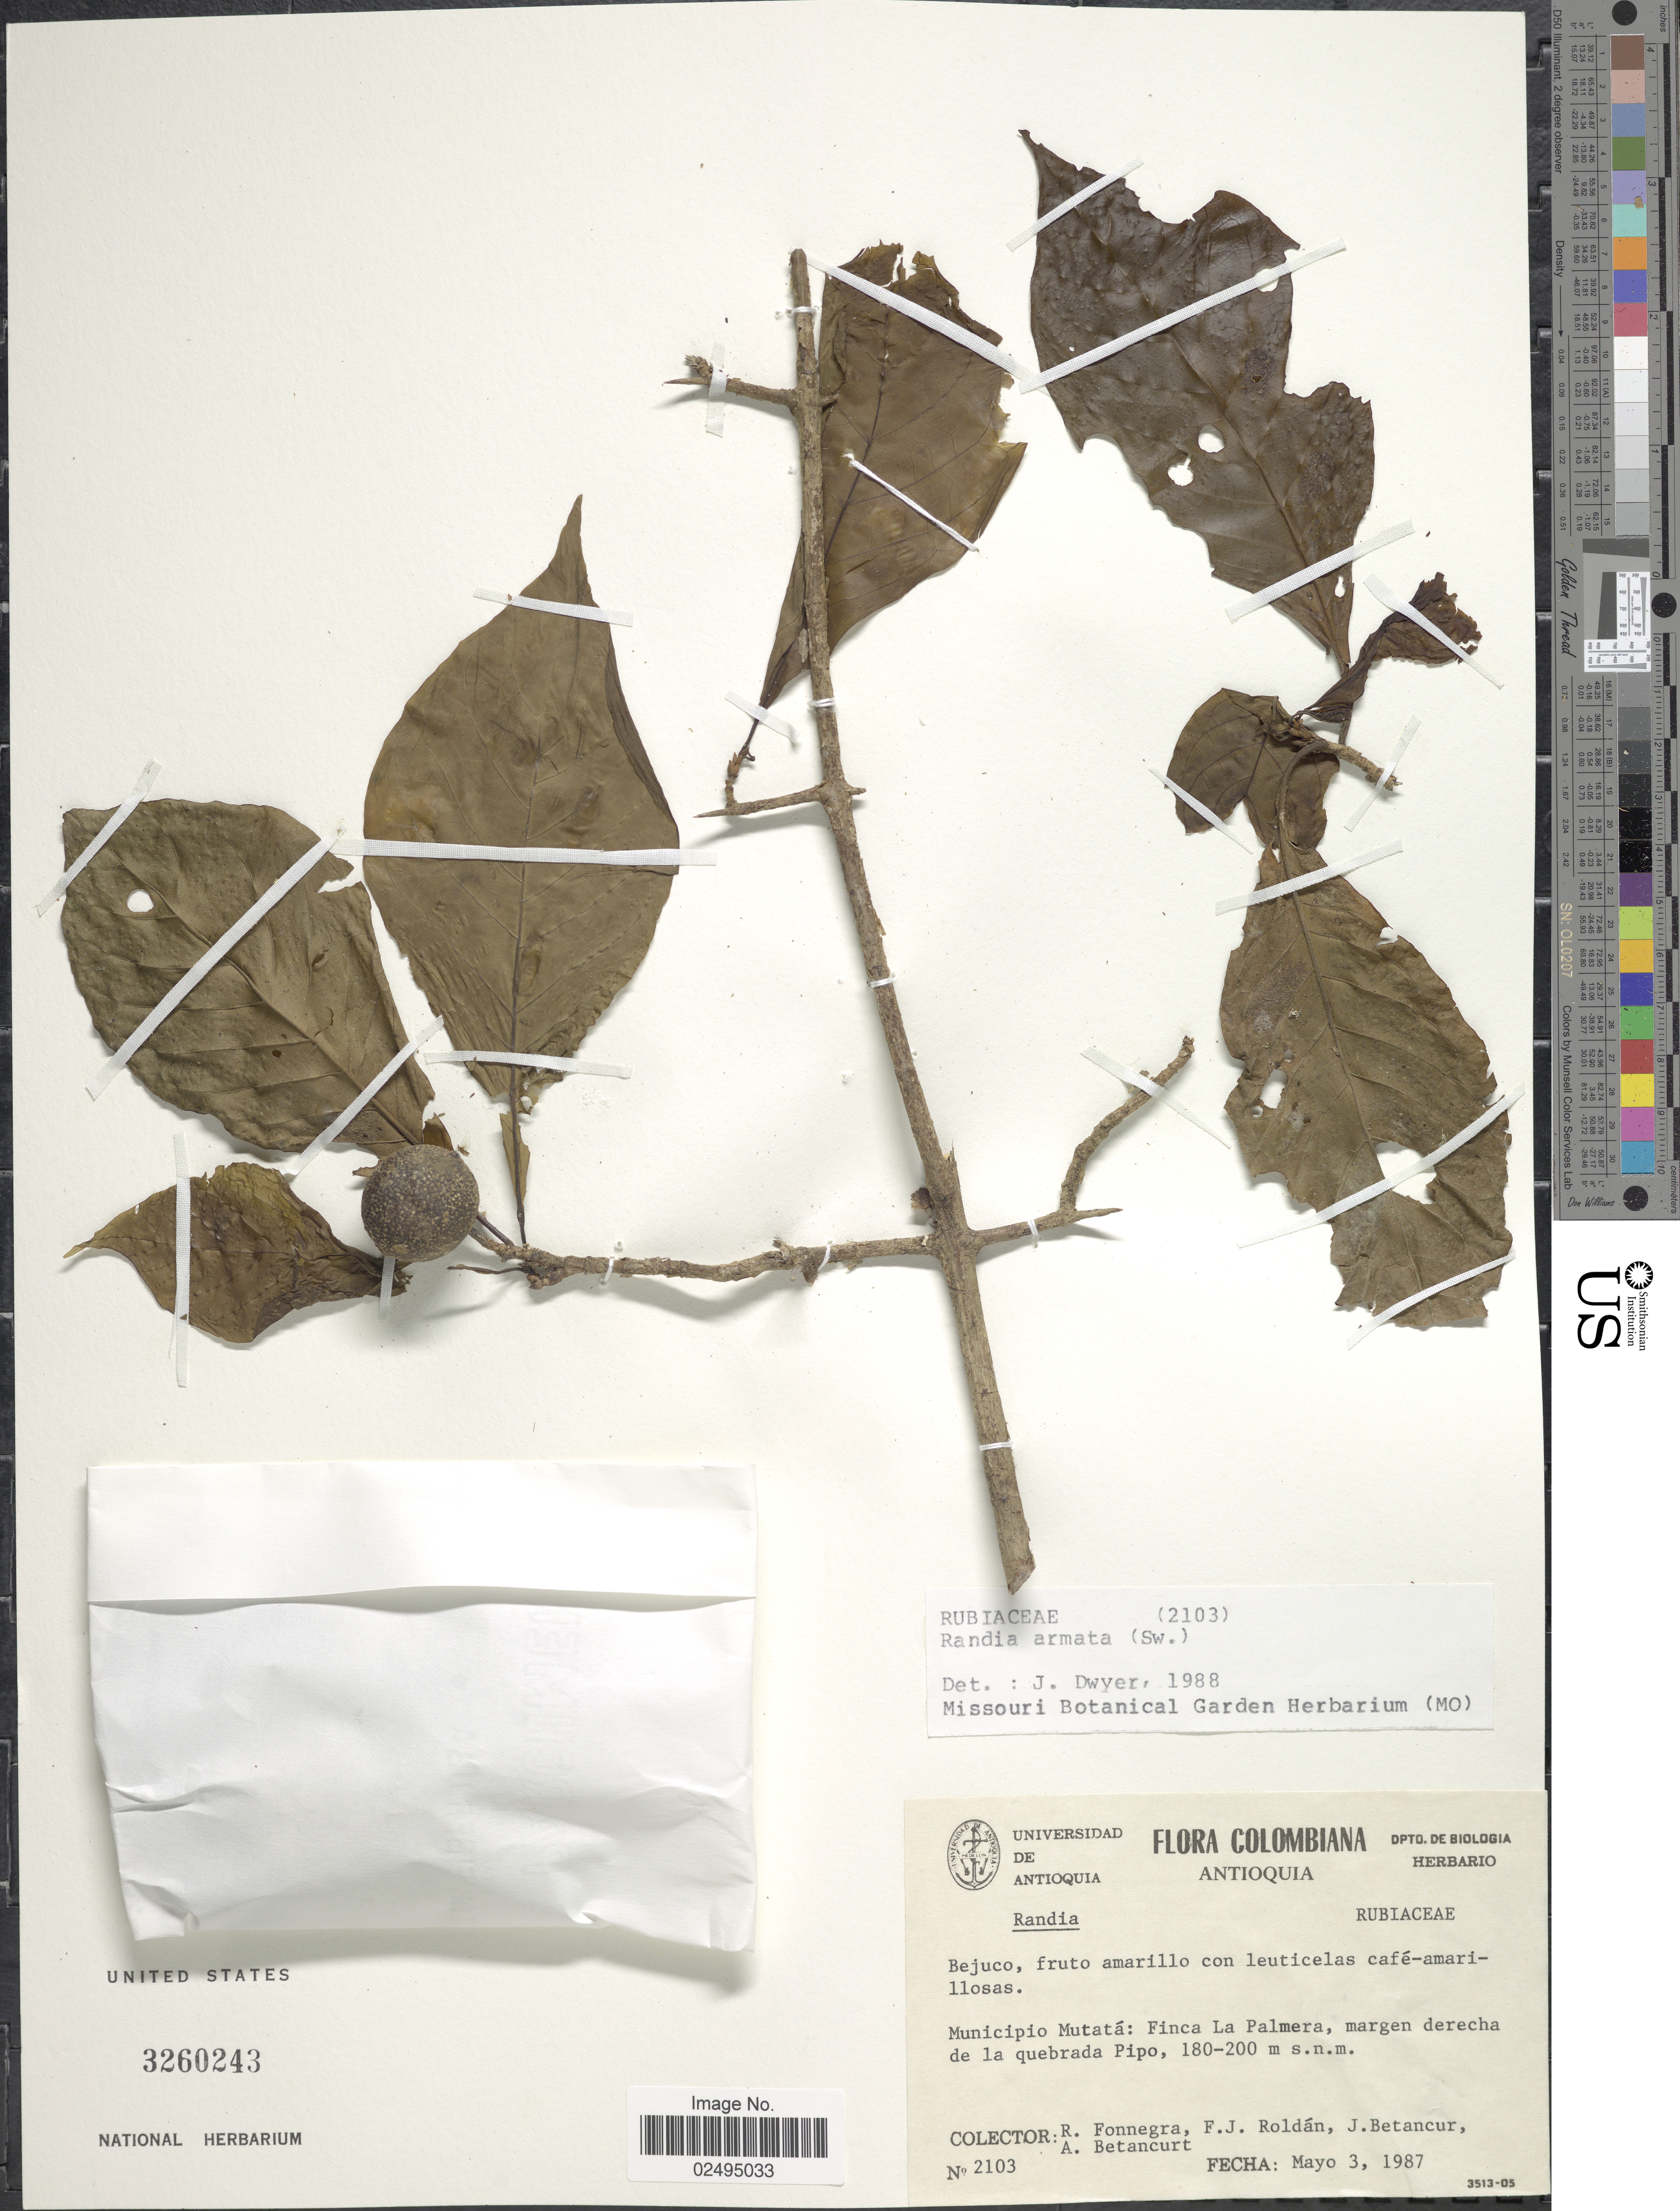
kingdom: Plantae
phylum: Tracheophyta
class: Magnoliopsida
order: Gentianales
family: Rubiaceae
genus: Randia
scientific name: Randia armata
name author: (Sw.) DC.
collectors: R. Fonnegra, F. J. Roldán, J. Betancur & A. Betancurt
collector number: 2103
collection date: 1987-05-03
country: Colombia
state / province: Antioquia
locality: Municipio Mutata: Finca La Palmera, margen derecha de la quebrada Pipo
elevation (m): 180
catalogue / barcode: US 3260243